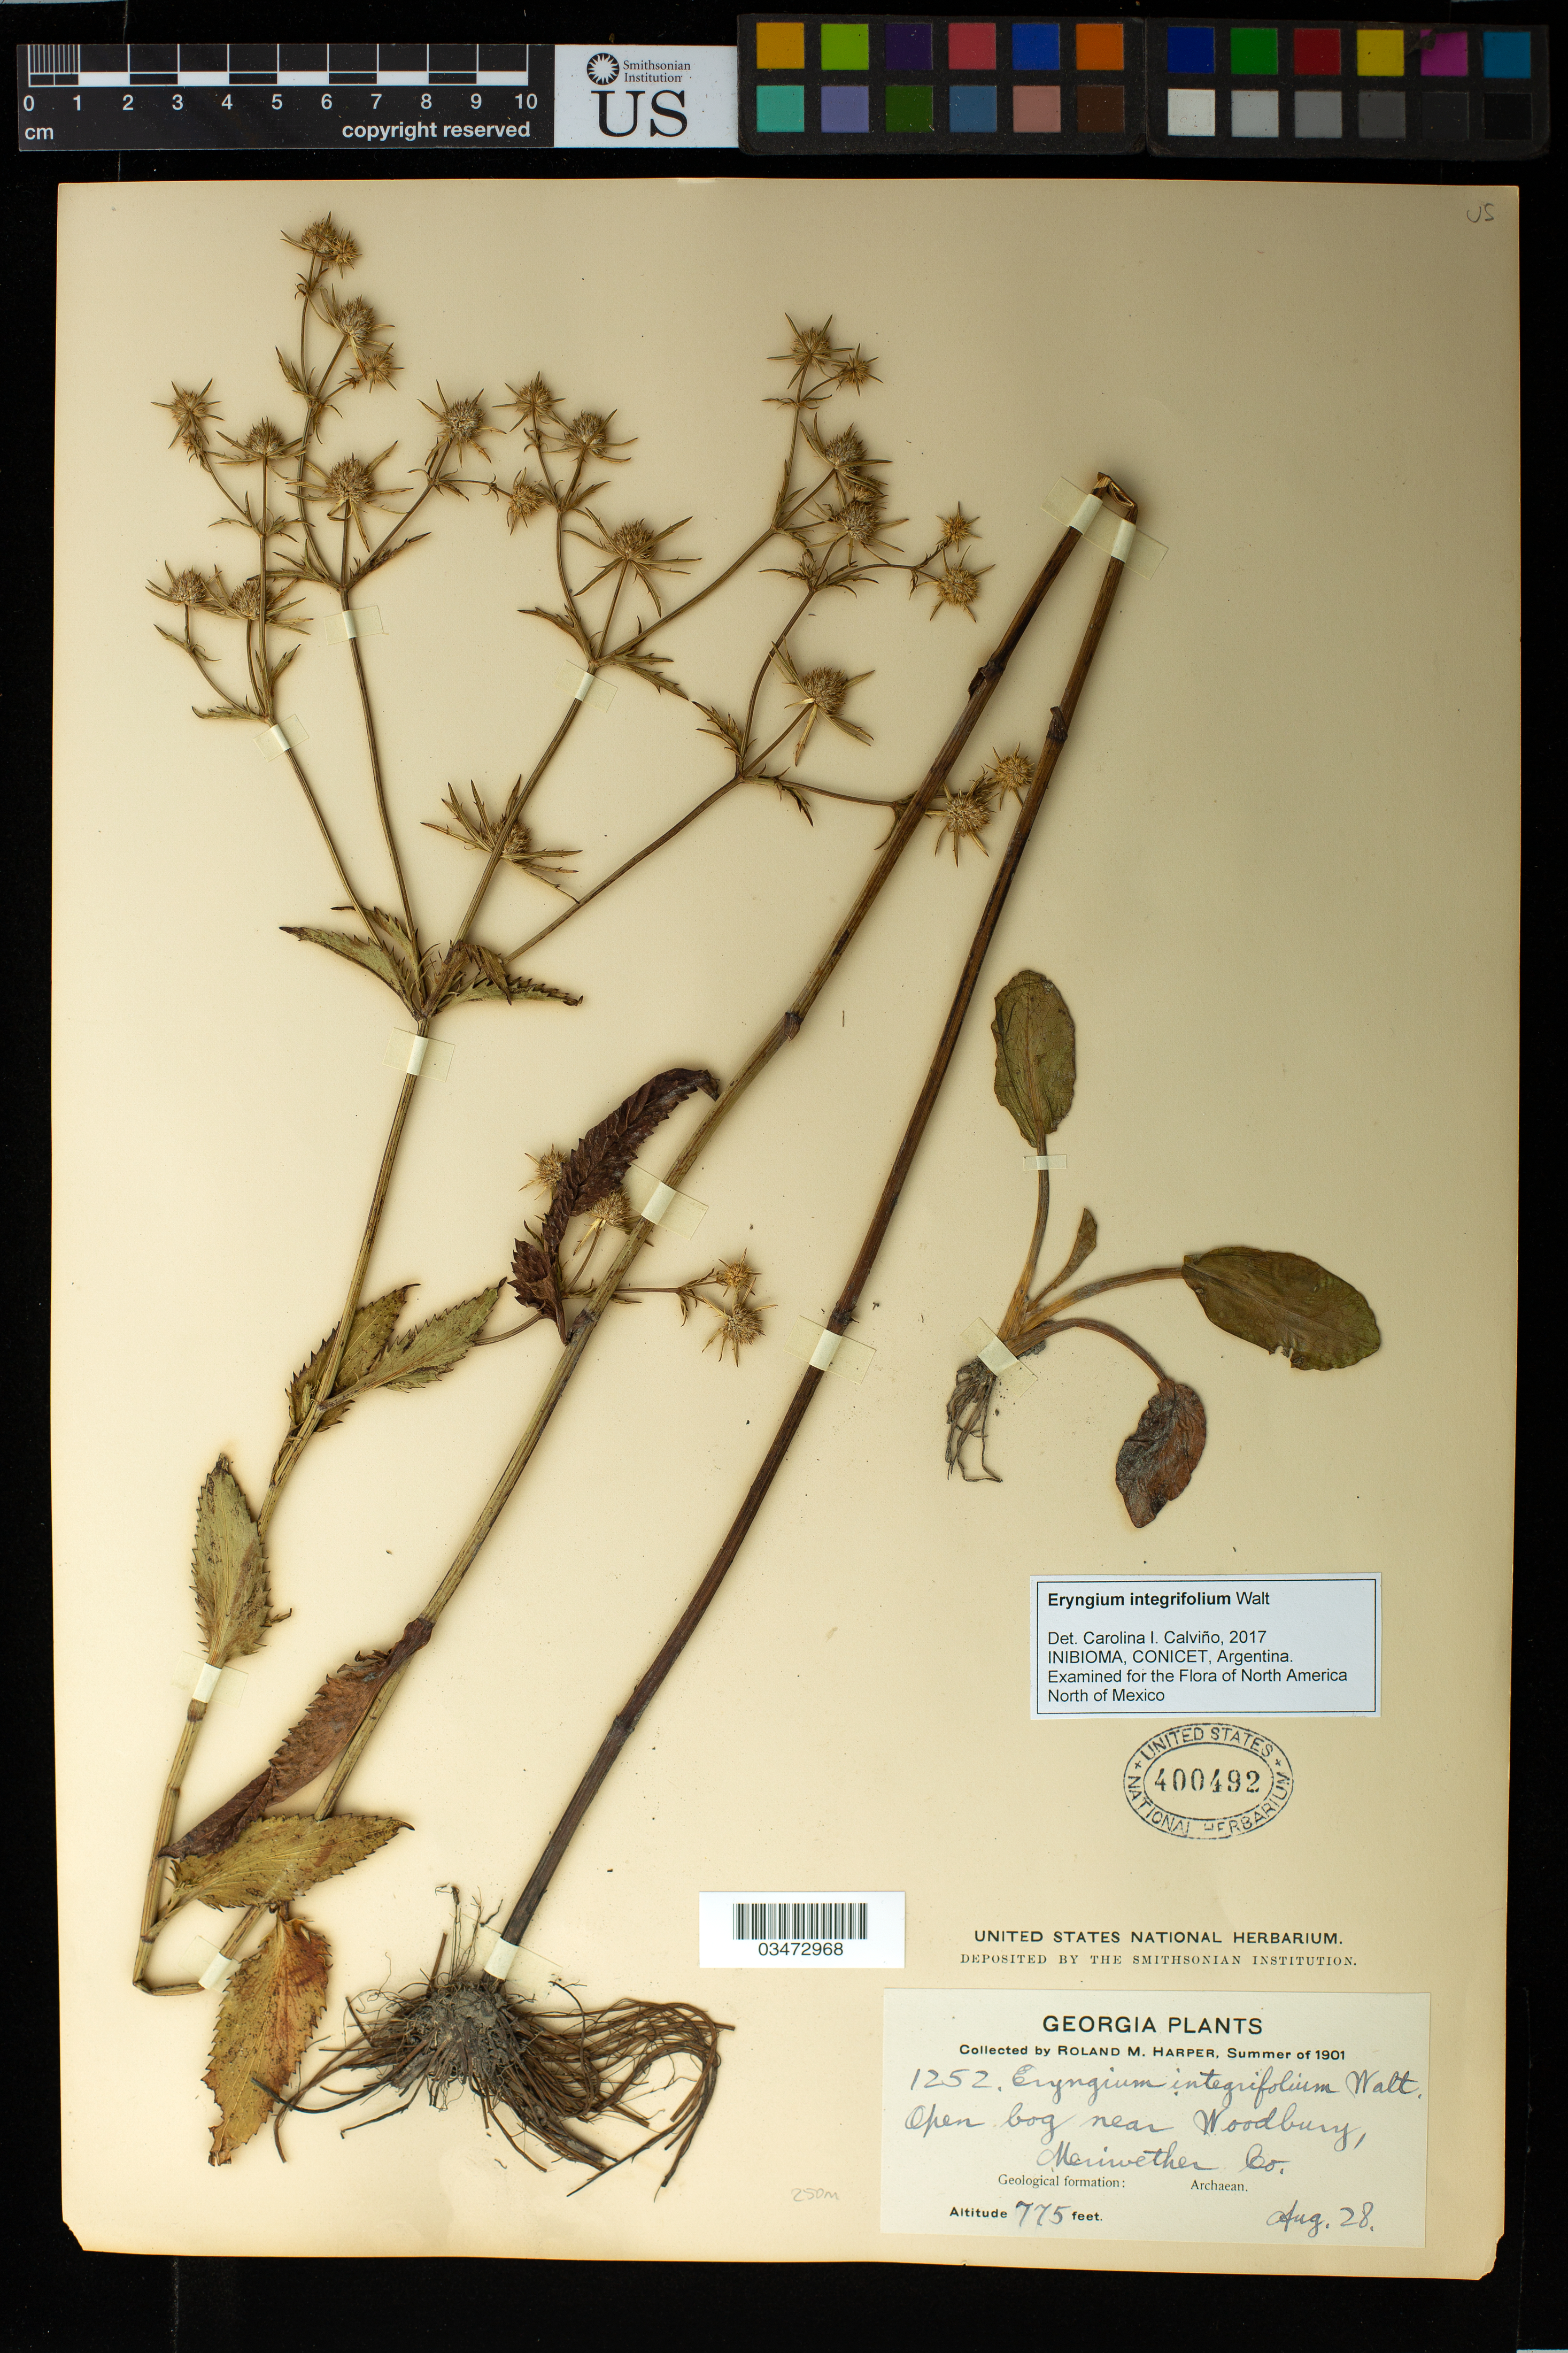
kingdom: Plantae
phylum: Tracheophyta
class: Magnoliopsida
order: Apiales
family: Apiaceae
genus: Eryngium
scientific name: Eryngium integrifolium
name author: Walter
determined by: Calviño, C. I.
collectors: R. M. Harper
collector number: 1252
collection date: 1901-08-28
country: United States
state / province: Georgia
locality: Open bog near Woodbury, Meriwether Co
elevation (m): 236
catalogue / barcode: US 400492